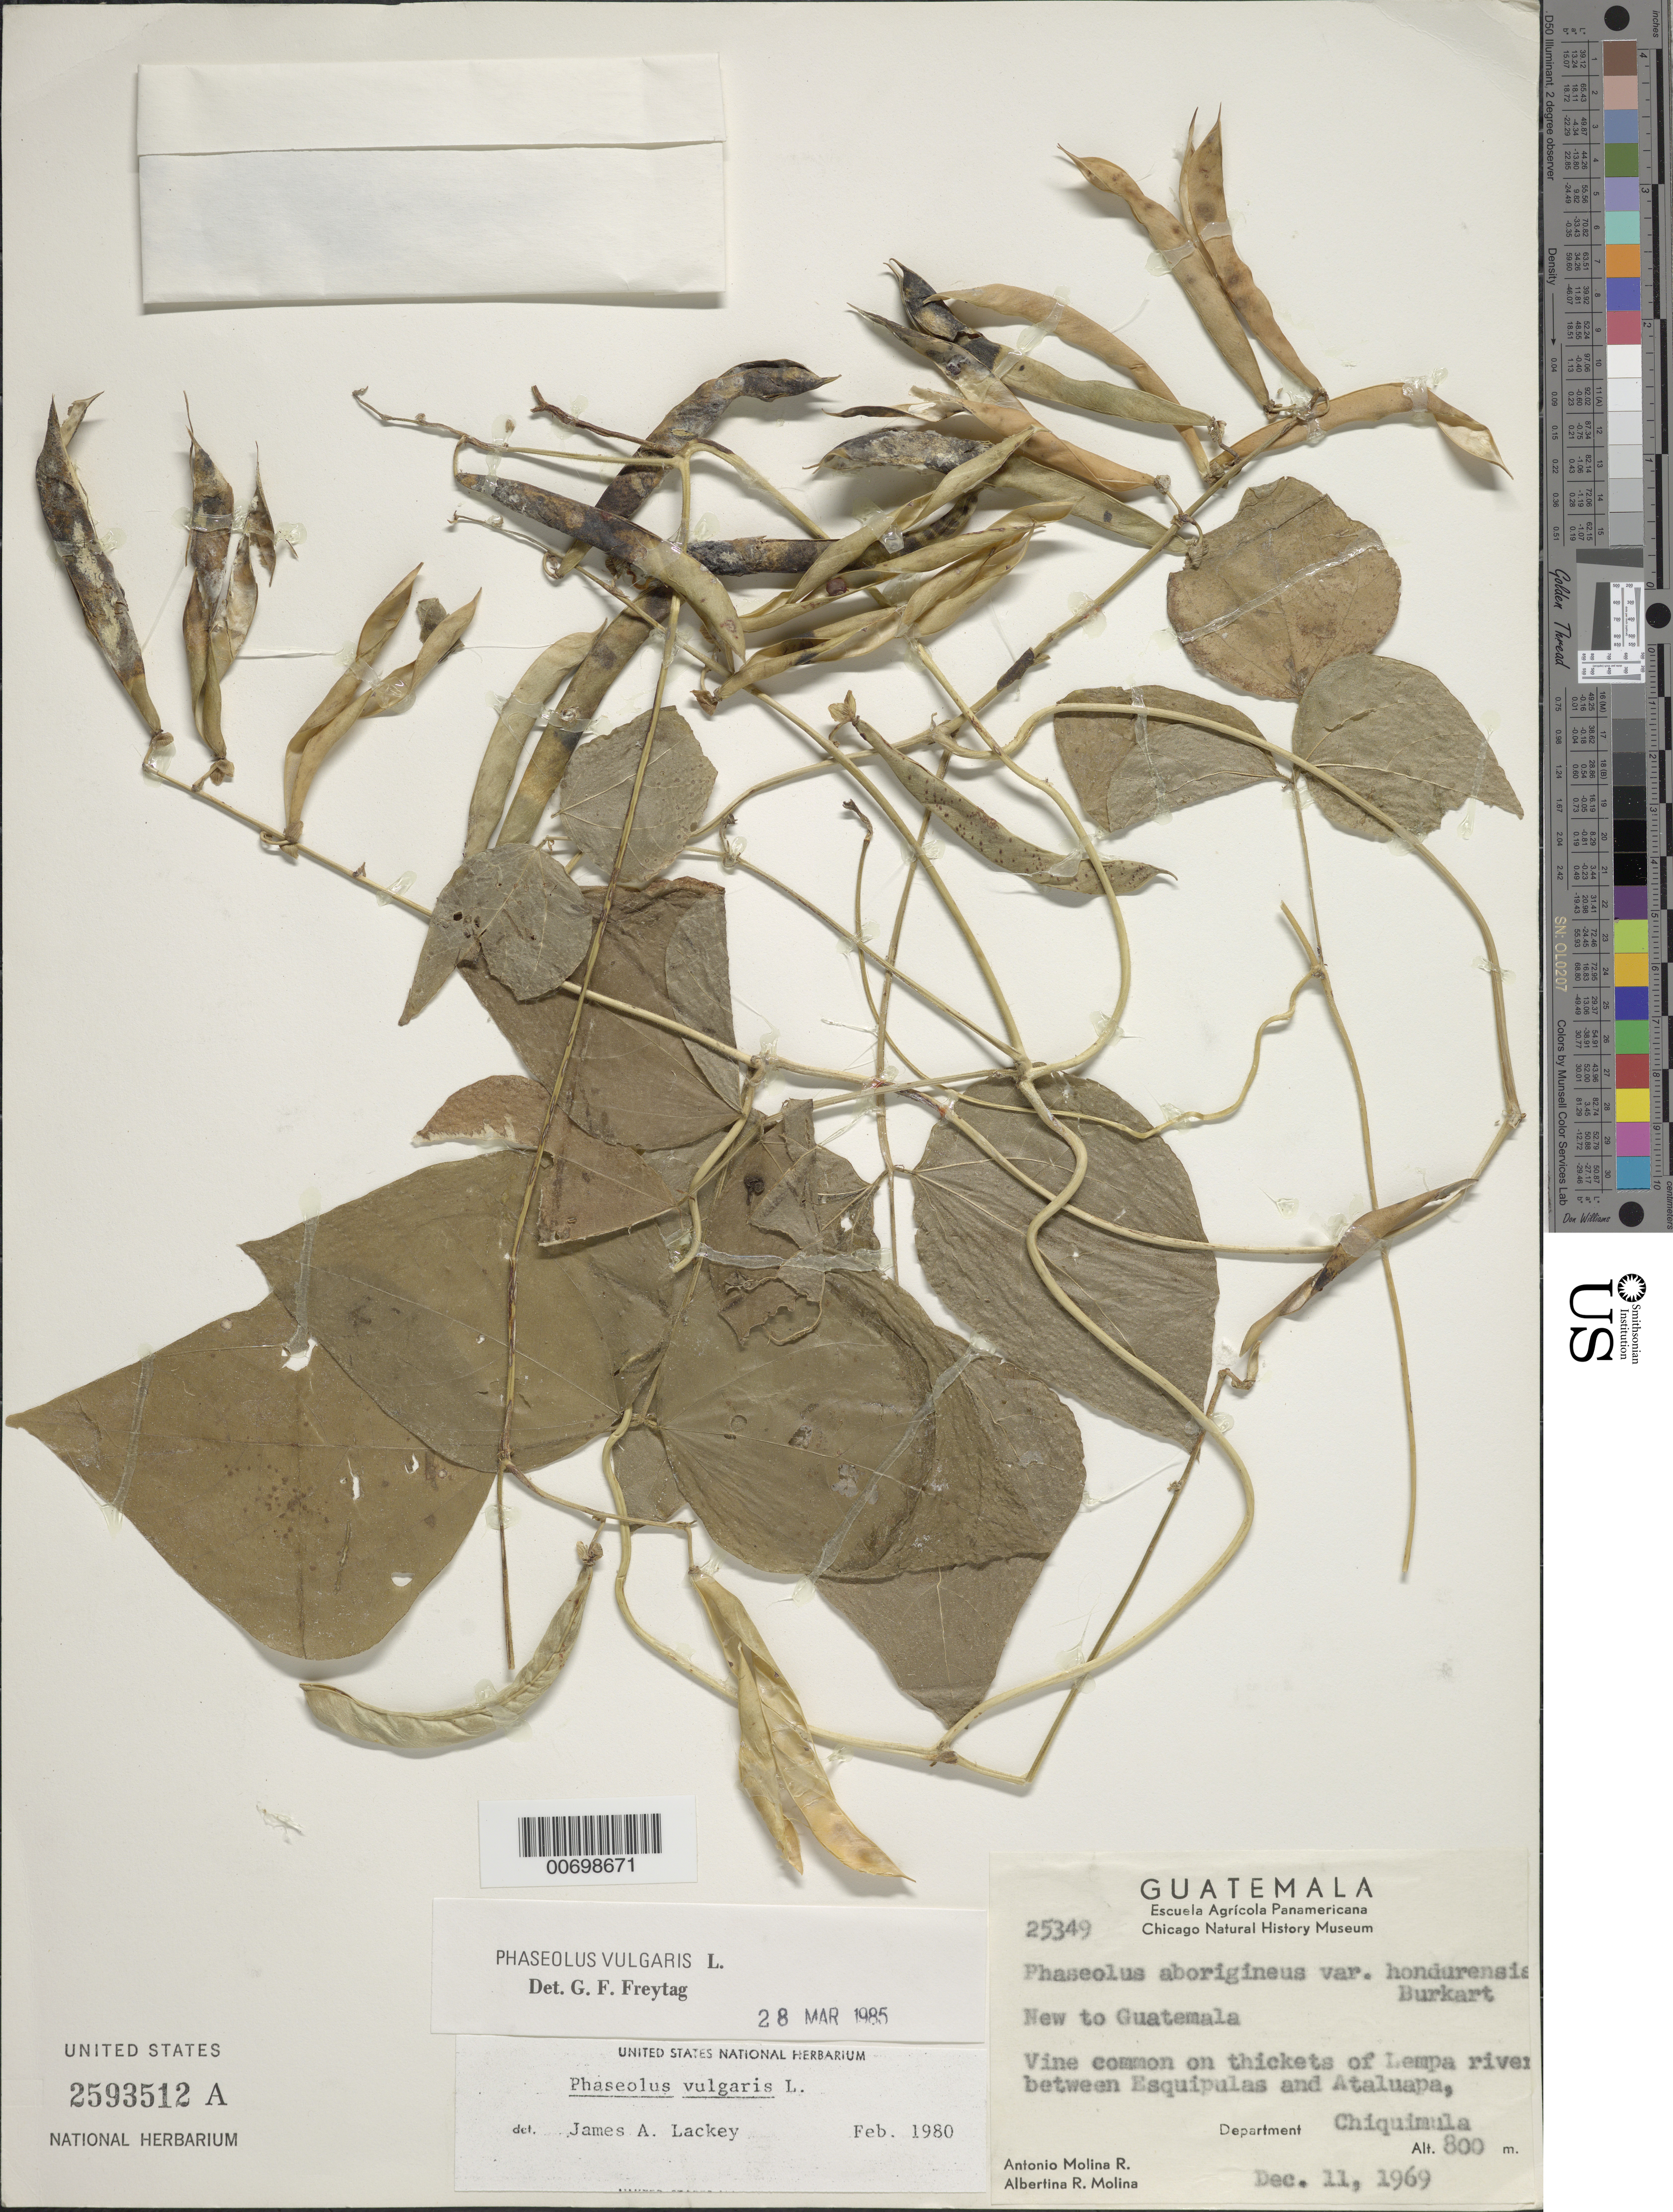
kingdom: Plantae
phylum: Tracheophyta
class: Magnoliopsida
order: Fabales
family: Fabaceae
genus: Phaseolus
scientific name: Phaseolus vulgaris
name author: L.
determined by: Freytag, G. F.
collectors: A. Molina R. & A. R. Molina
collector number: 25349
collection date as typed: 11 Dec 1969 or 12 Nov 1969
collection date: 1969-11-12 or 1969-12-11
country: Guatemala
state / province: Chiquimula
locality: between Esquipulas and Ataluapa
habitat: On thickets of Lempa river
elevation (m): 800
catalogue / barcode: US 2593512